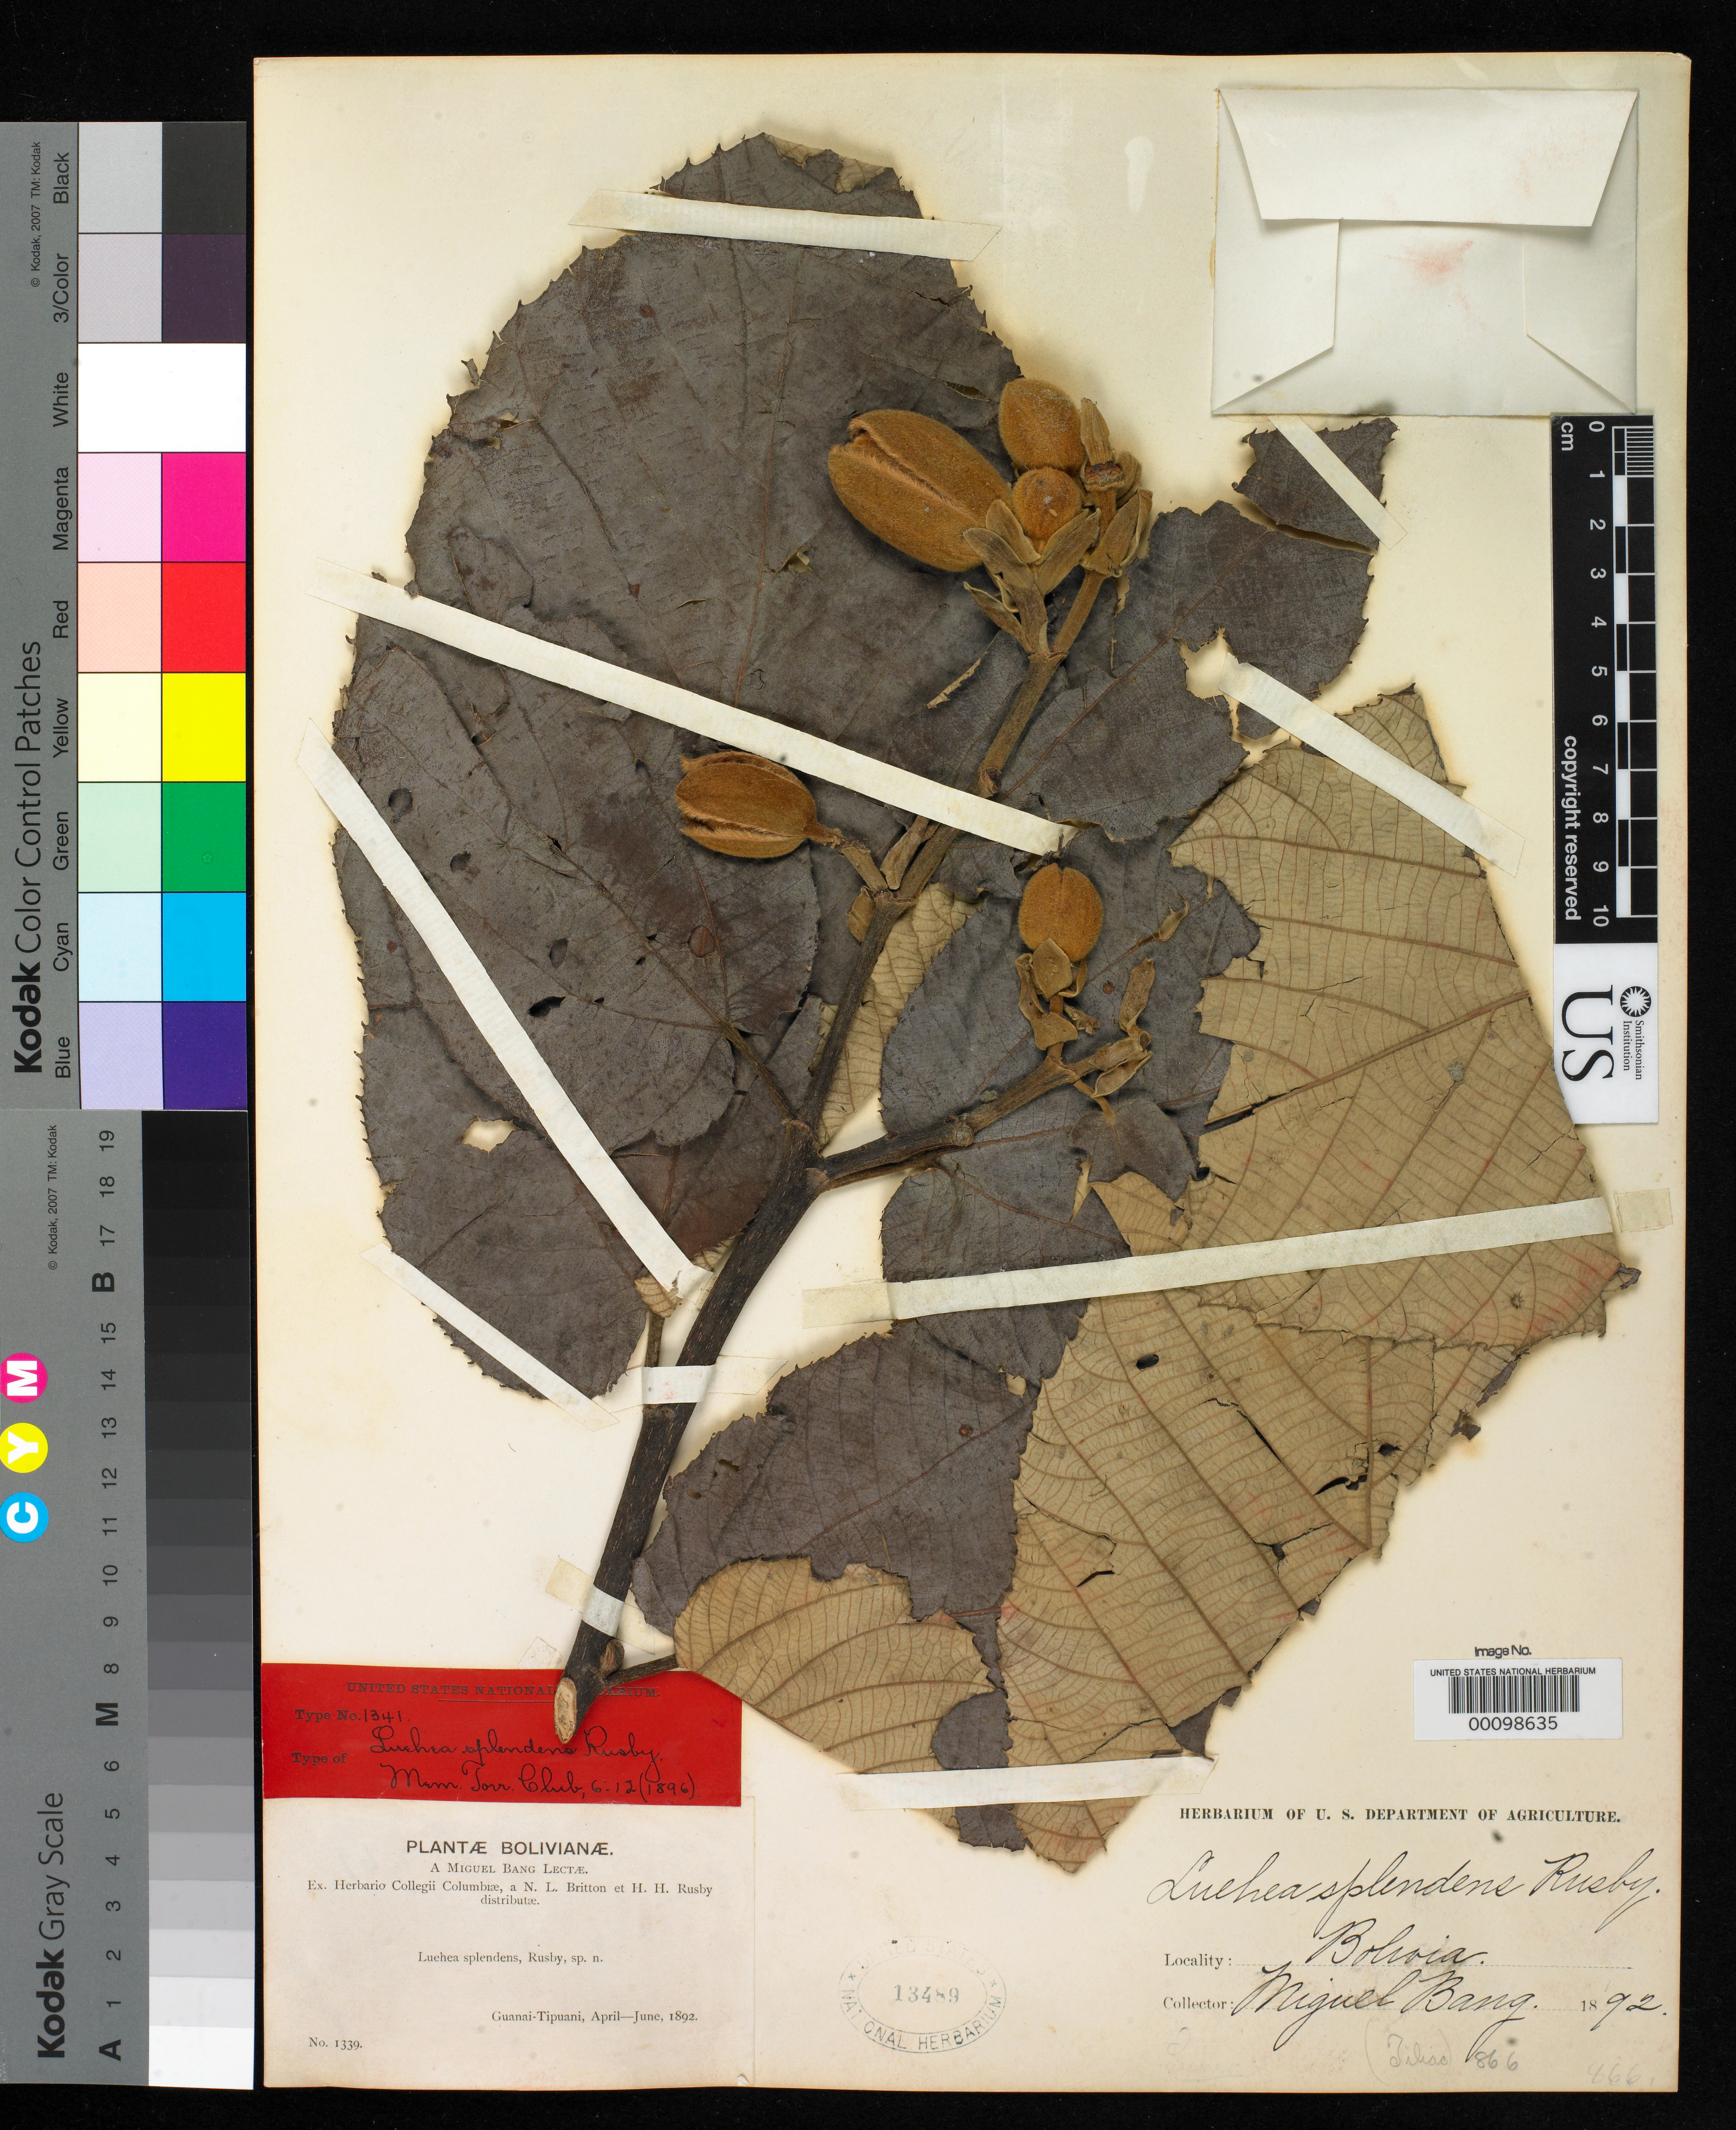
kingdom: Plantae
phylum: Tracheophyta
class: Magnoliopsida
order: Malvales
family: Malvaceae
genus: Luehea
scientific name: Luehea splendens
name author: Rusby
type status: Syntype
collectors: M. Bang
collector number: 1339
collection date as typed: Apr 1892 to -- Jun 1892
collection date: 1892-04/1892-06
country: Bolivia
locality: Between Guanai and Tipuani.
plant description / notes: Probably syntype; NY has several duplicates of Bang 1339 (and another collection was cited in protologue).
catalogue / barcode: US 13489